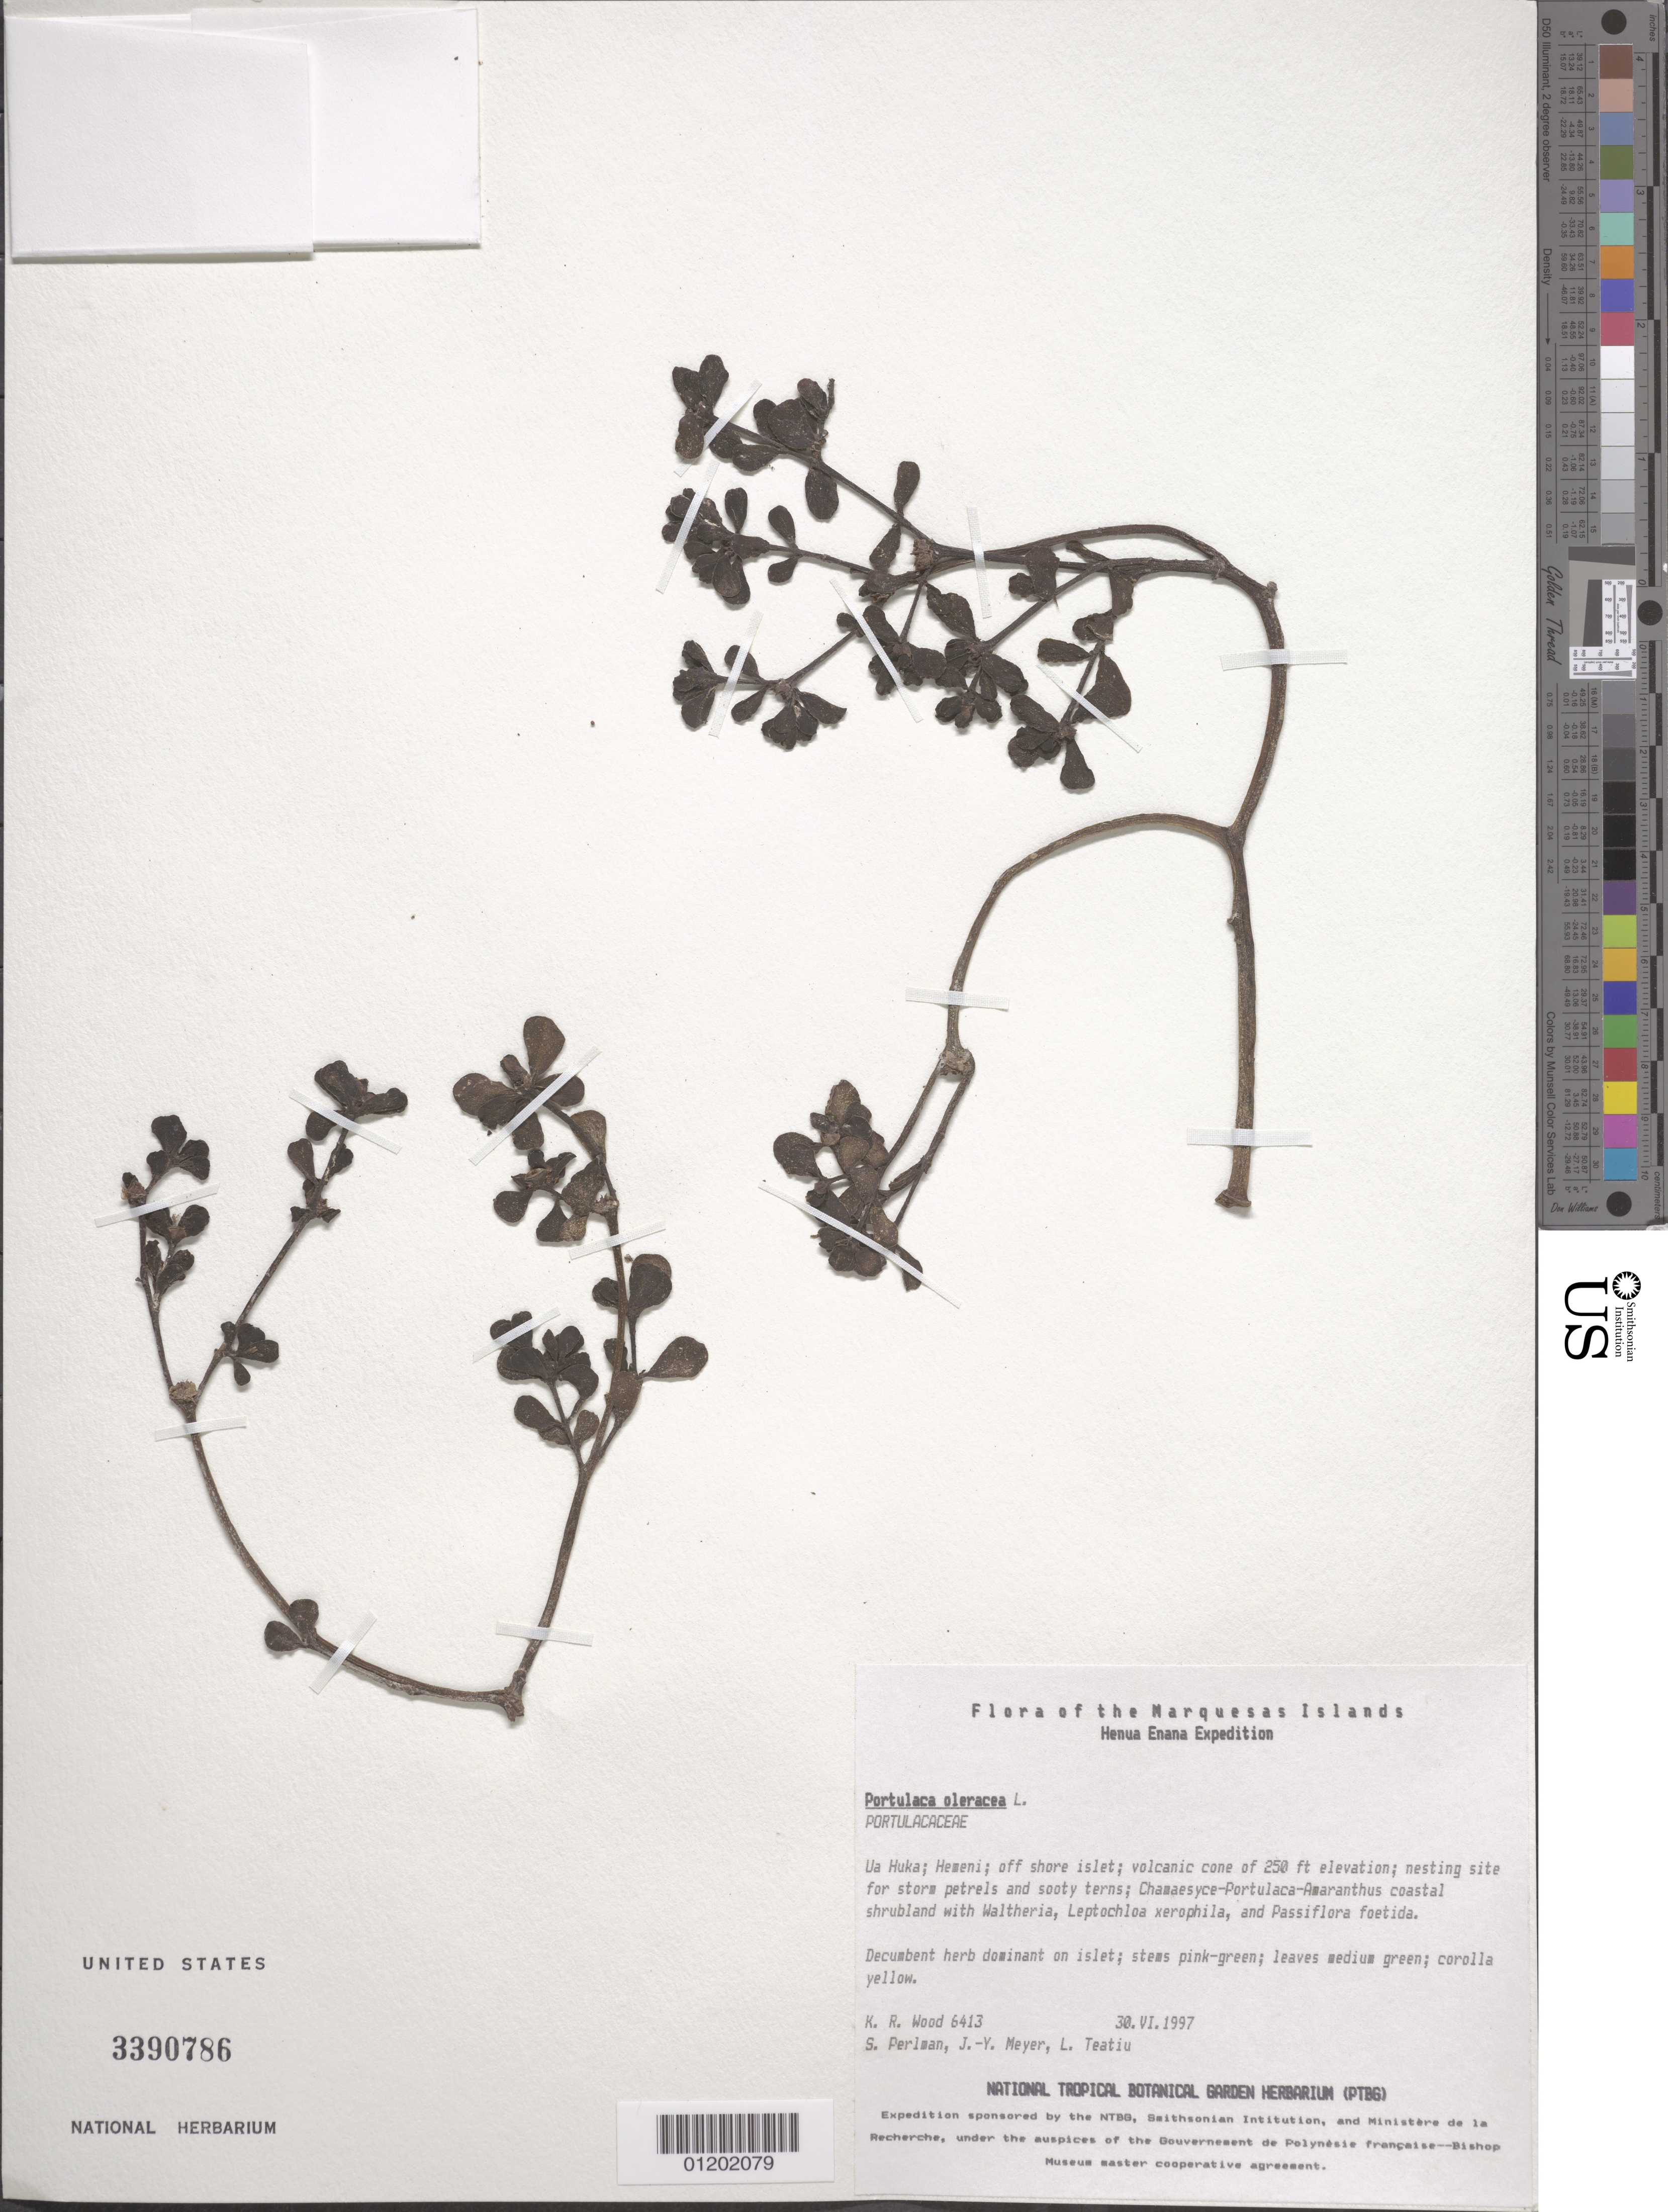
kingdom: Plantae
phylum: Tracheophyta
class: Magnoliopsida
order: Caryophyllales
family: Portulacaceae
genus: Portulaca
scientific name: Portulaca oleracea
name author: L.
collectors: K. R. Wood, S. P. Perlman, J.-Y. Meyer & L. Teatiu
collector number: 6413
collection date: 1997-06-30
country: French Polynesia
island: Ua Huka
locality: Hemeni, off shore islet, volcanic cone of 250 ft elevation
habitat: Chamaesyce - Portulaca - Amaranthus coastal shrubland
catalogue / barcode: US 3390786